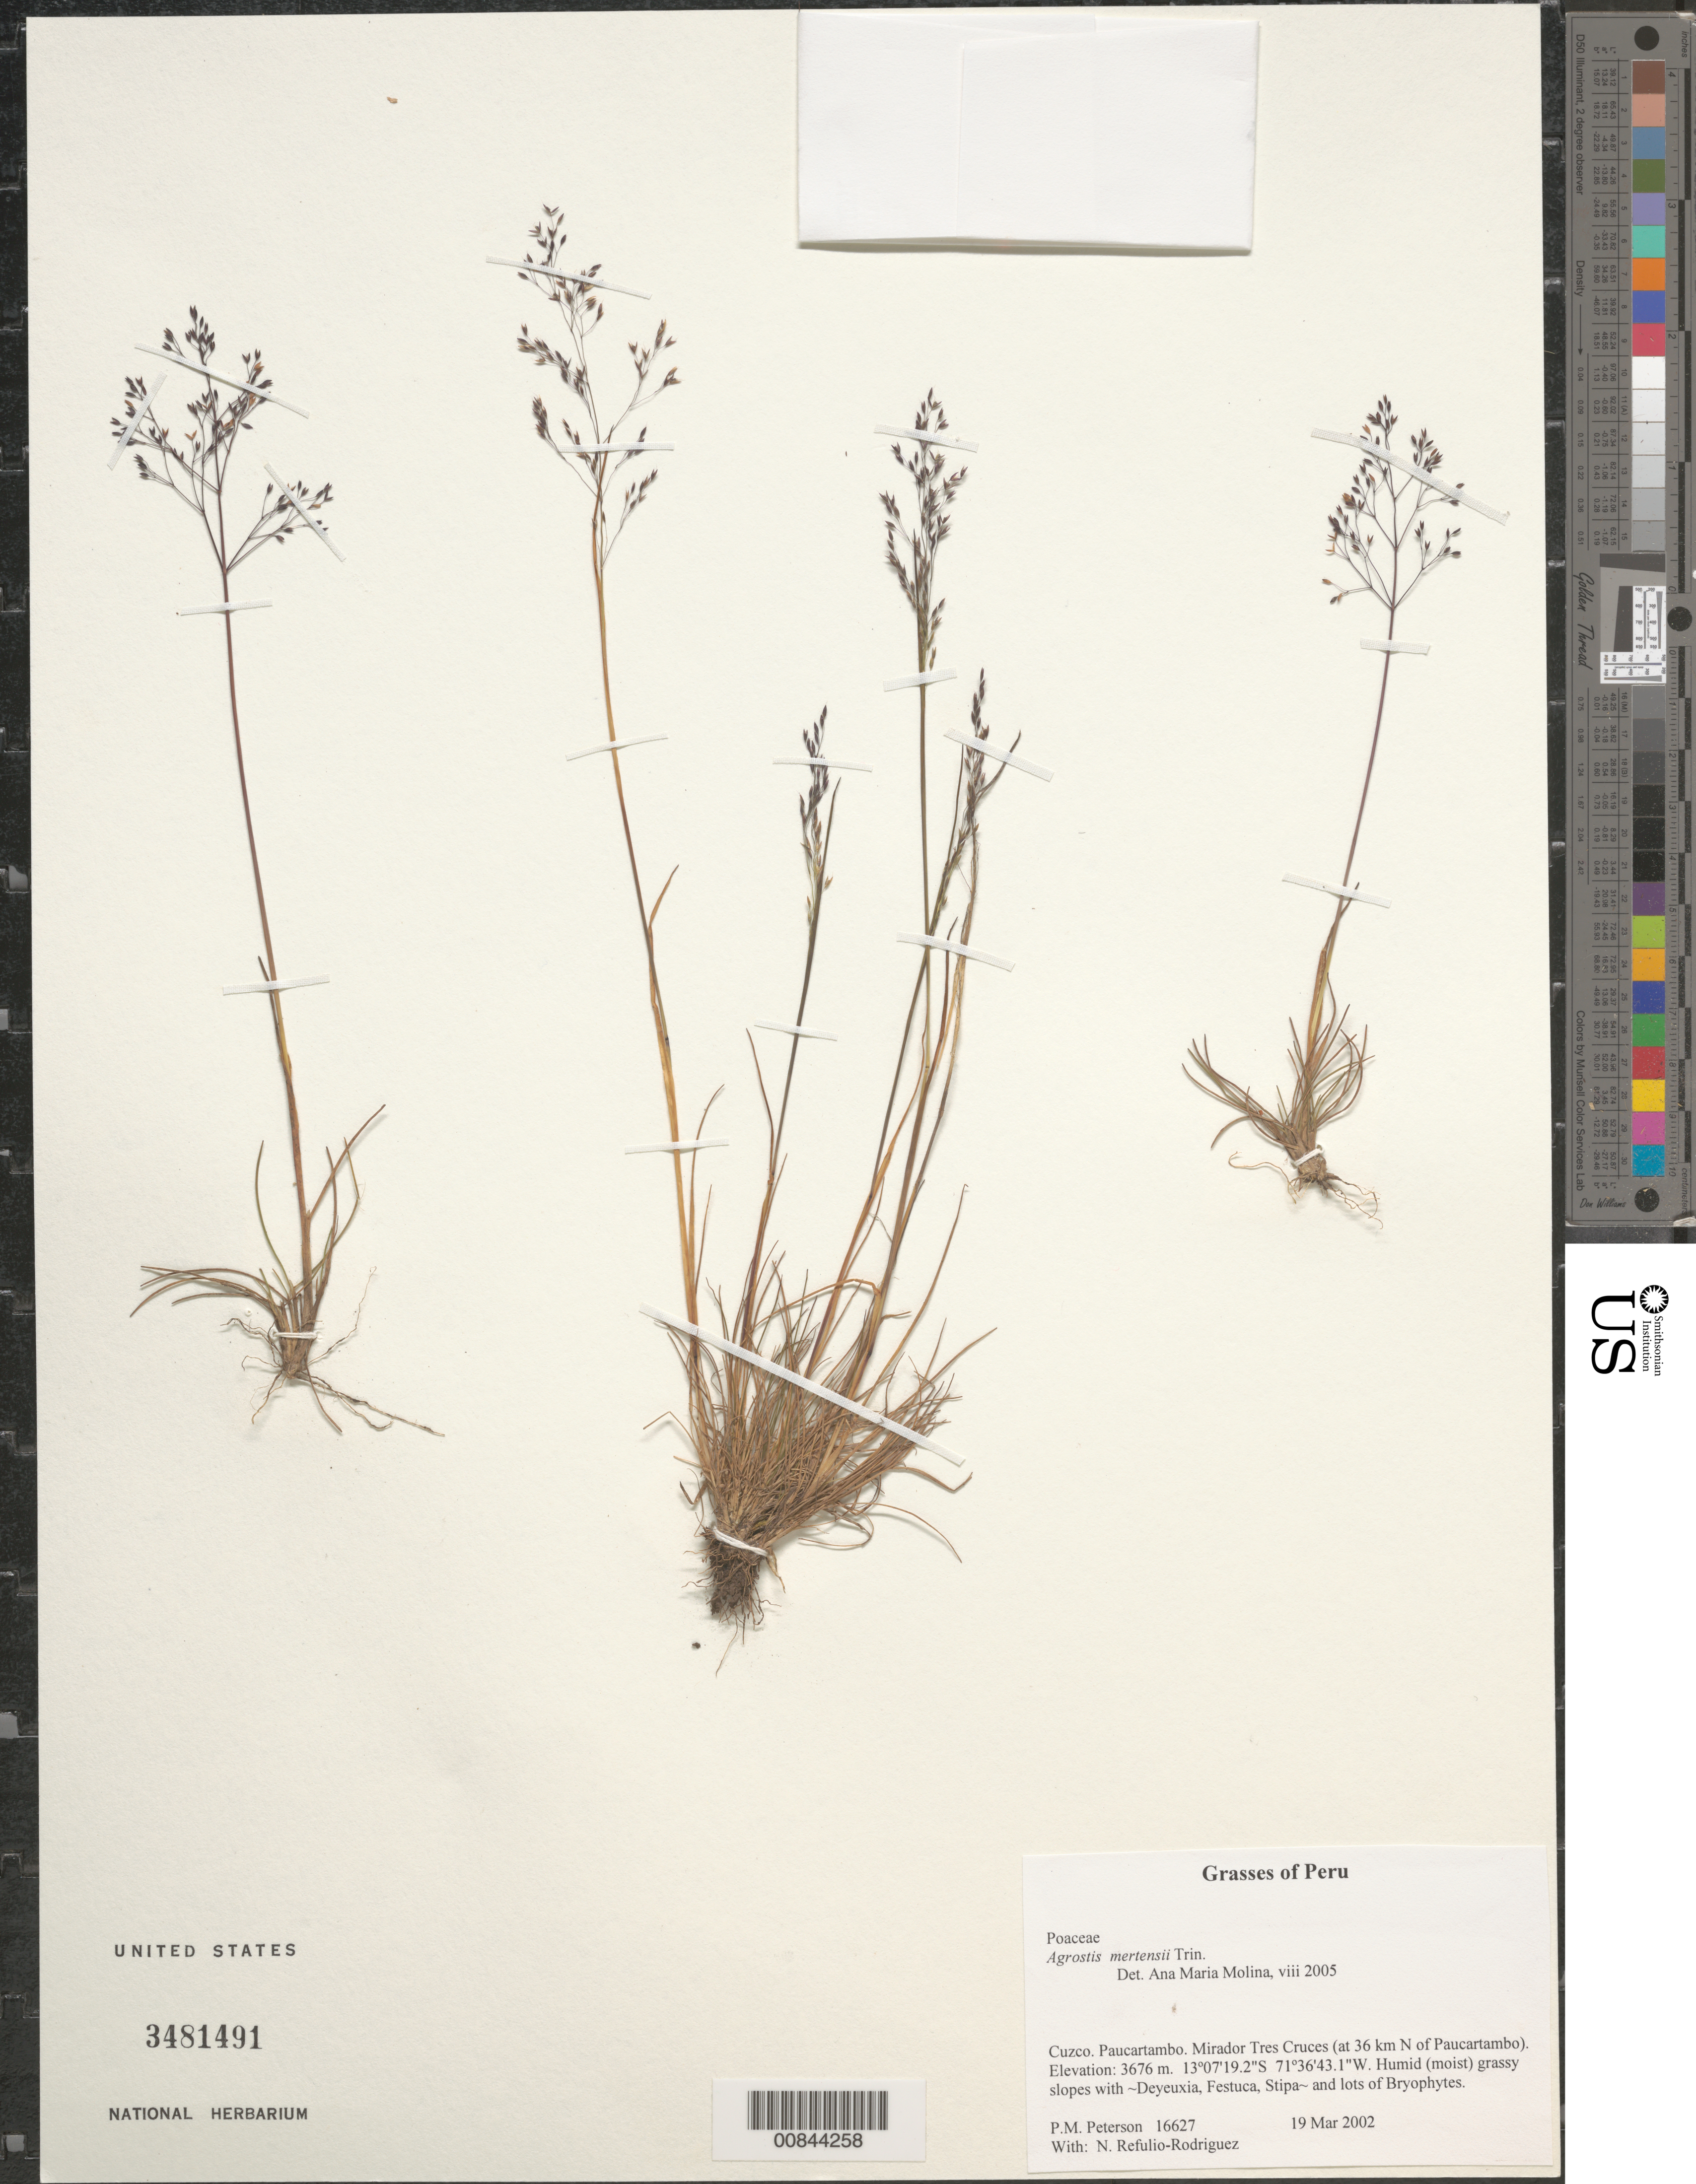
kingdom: Plantae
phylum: Tracheophyta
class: Liliopsida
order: Poales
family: Poaceae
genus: Agrostis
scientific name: Agrostis mertensii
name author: Trin.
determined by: Molina, Ana M. de R.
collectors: P. M. Peterson & N. Refulio-Rodríguez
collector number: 16627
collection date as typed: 19 Mar 2002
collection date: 2002-03-19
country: Peru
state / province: Cusco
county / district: Paucartambo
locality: Mirador Tres Cruces (at 36 km N of Paucartambo).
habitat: Humid (moist) grassy slopes with ~Deyeuxia, Festuca, Stipa~ and lots of Bryophytes.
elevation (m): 3676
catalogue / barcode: US 3481491